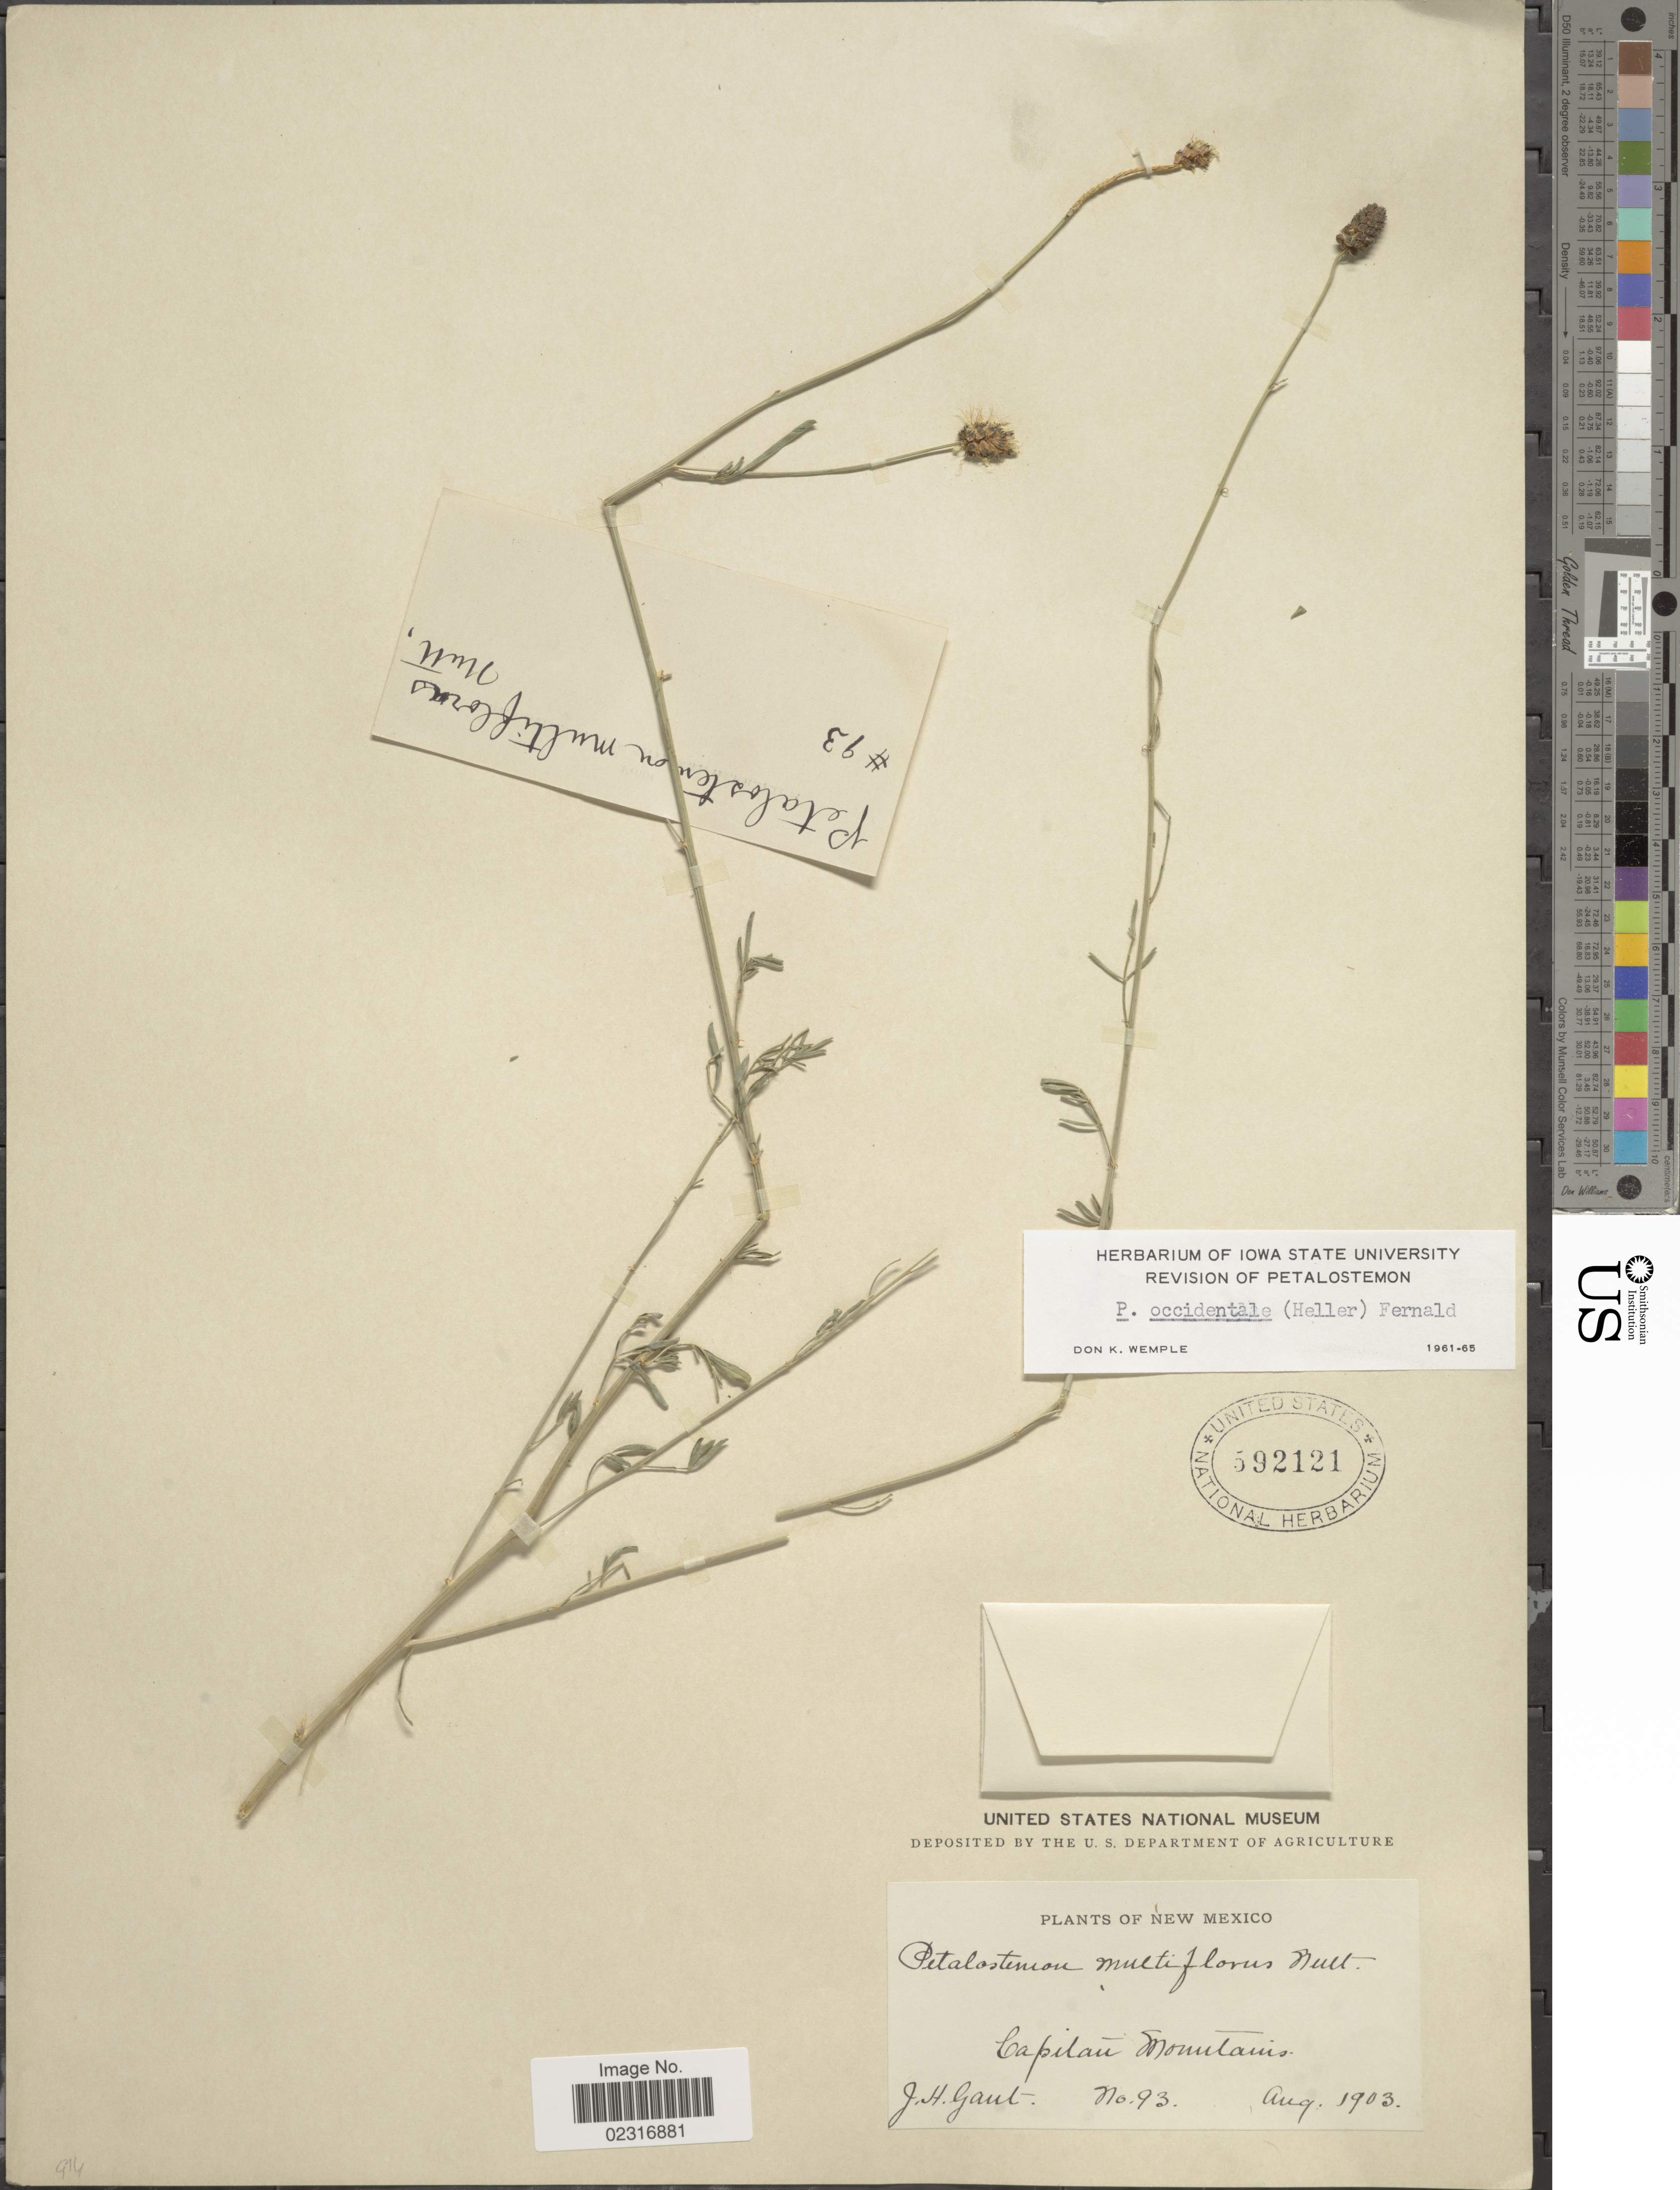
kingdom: Plantae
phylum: Tracheophyta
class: Magnoliopsida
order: Fabales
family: Fabaceae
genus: Dalea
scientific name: Dalea candida var. oligophylla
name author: (Torr) Shinners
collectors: J. Gant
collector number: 93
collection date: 1903-08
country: United States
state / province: New Mexico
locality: Capilan Mountains.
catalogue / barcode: US 592121